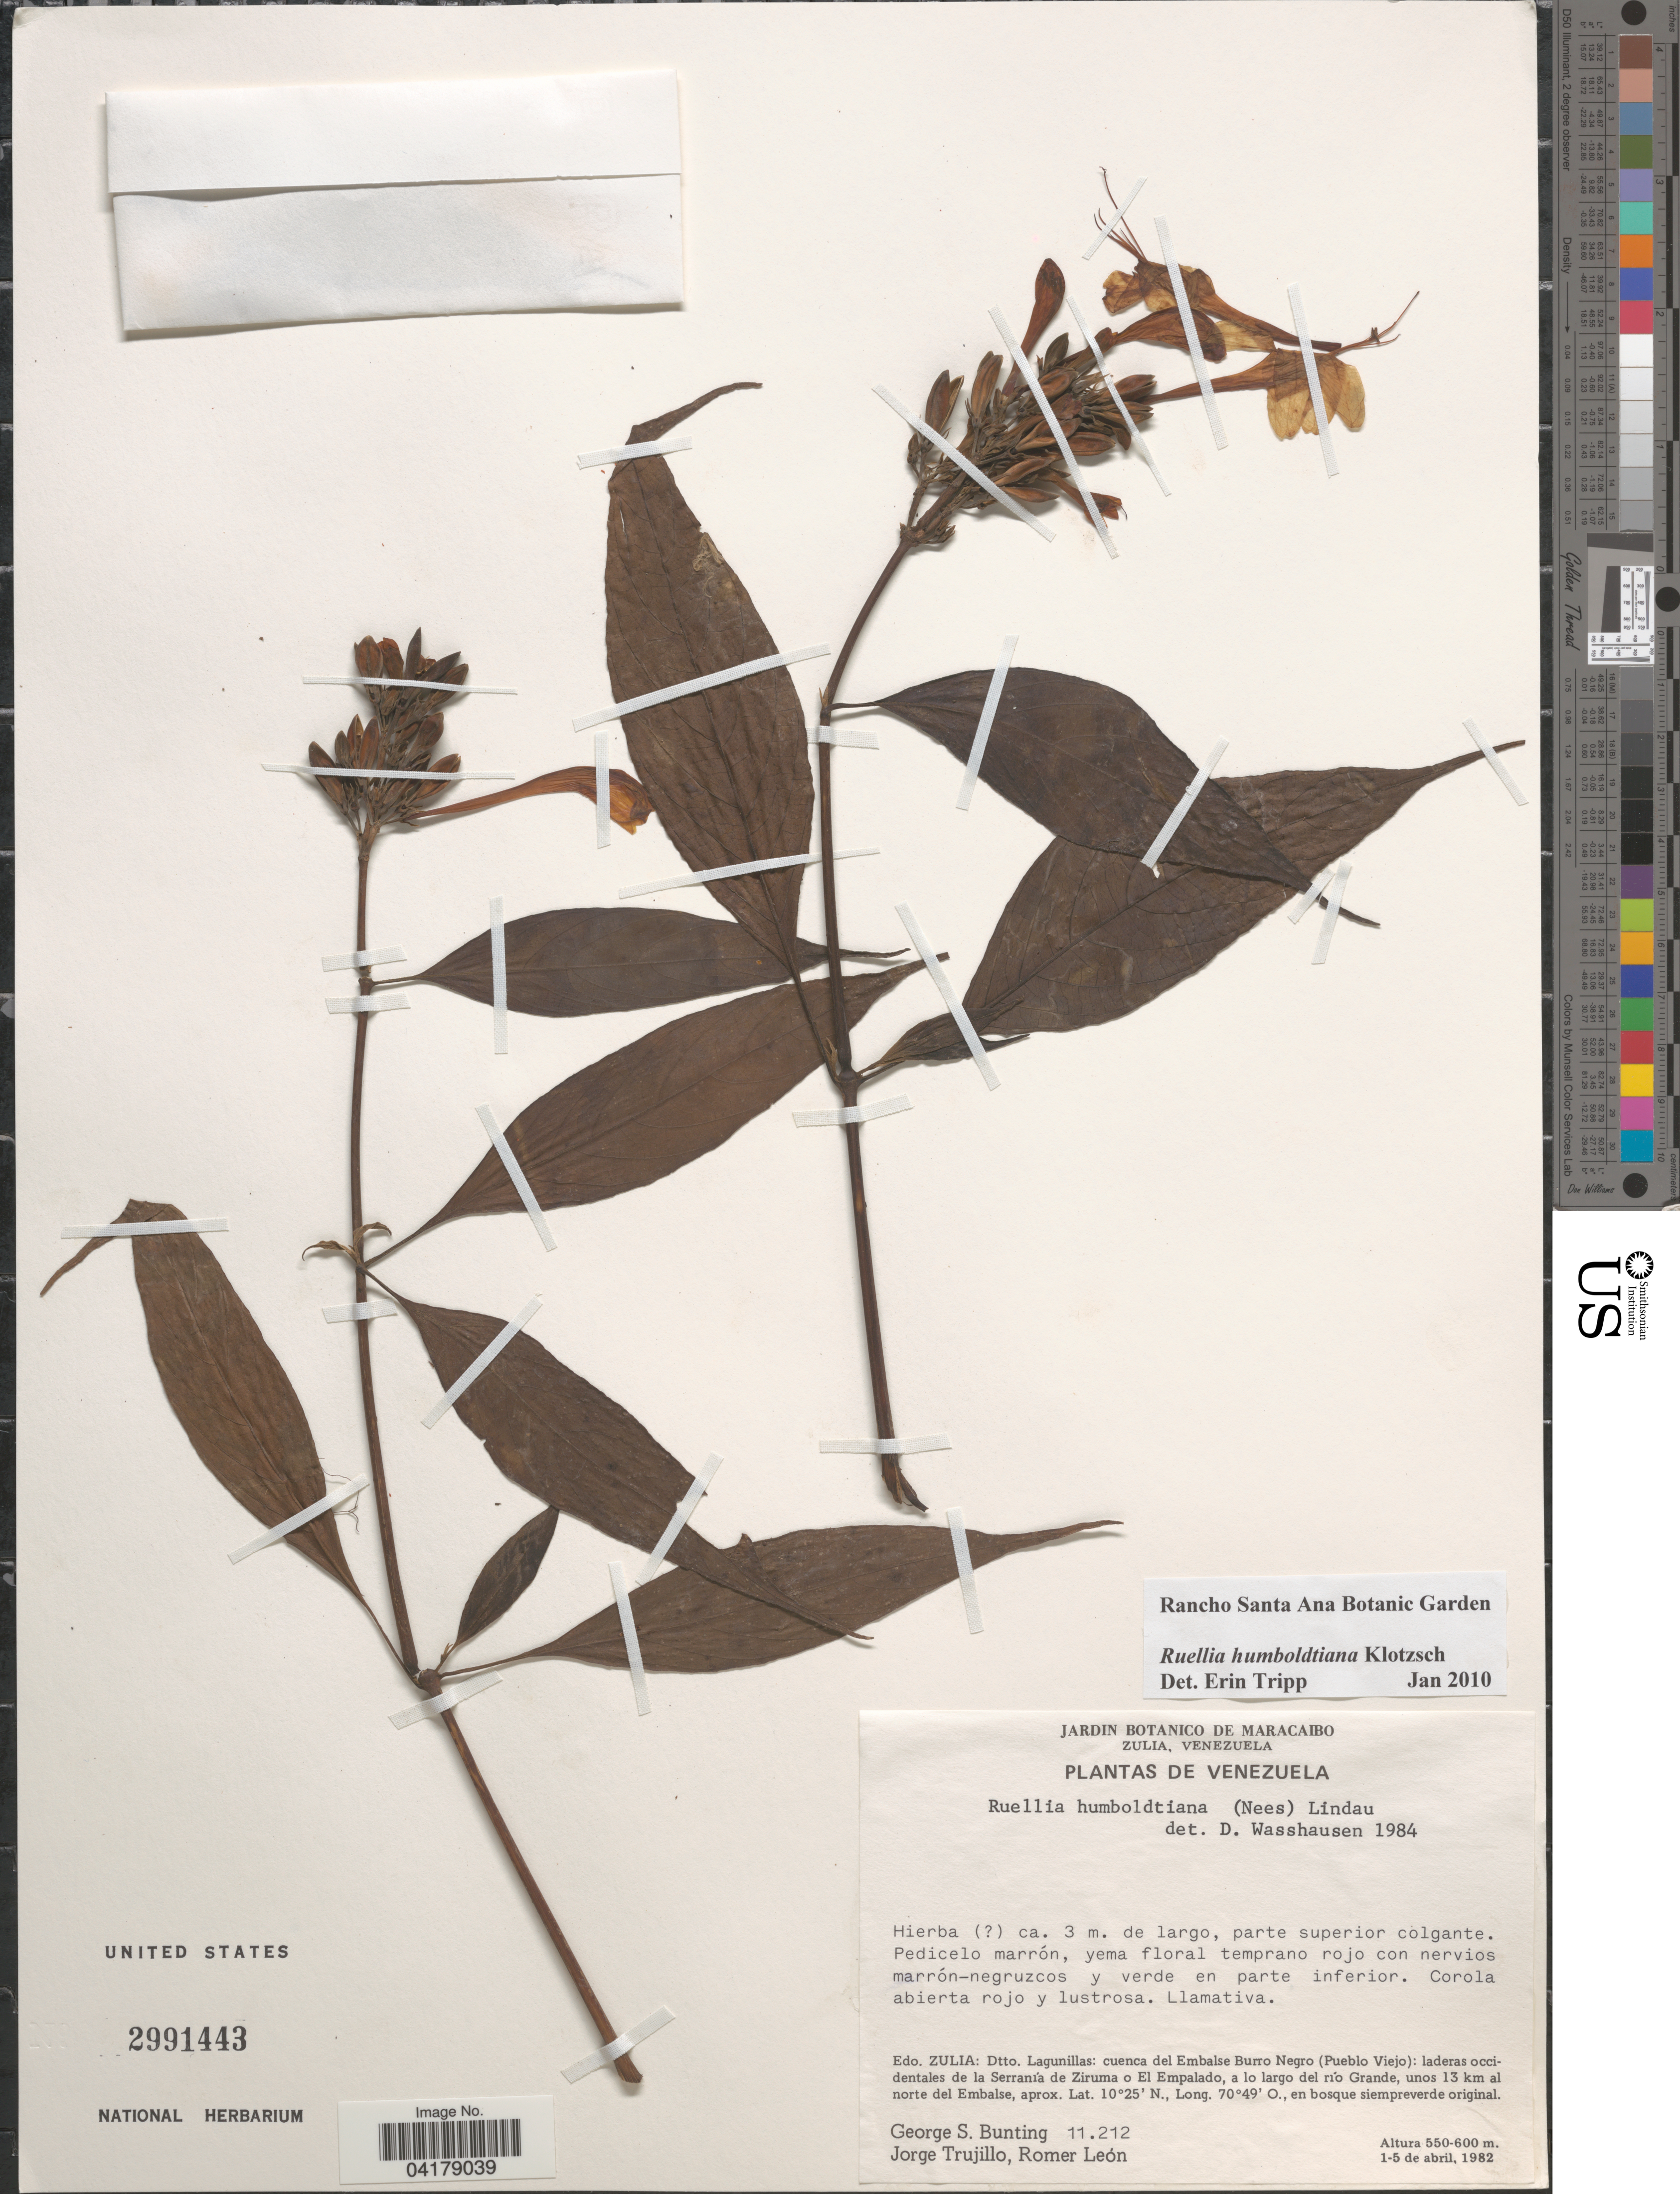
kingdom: Plantae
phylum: Tracheophyta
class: Magnoliopsida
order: Lamiales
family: Acanthaceae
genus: Ruellia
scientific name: Ruellia humboldtiana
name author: (Nees) Lindau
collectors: G. S. Bunting, J. Trujillo & R. León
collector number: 11212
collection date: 1982-04-01/1982-04-05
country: Venezuela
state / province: Zulia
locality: Dtto. Lagunillas: cuenca del Embalse Burro Negro (Pueblo Viejo): laderas occidentales de la Serranía de Ziruma o El Empalado, a lo largo del río Grande, unos 13 km al norte del Embalse.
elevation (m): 550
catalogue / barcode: US 2991443